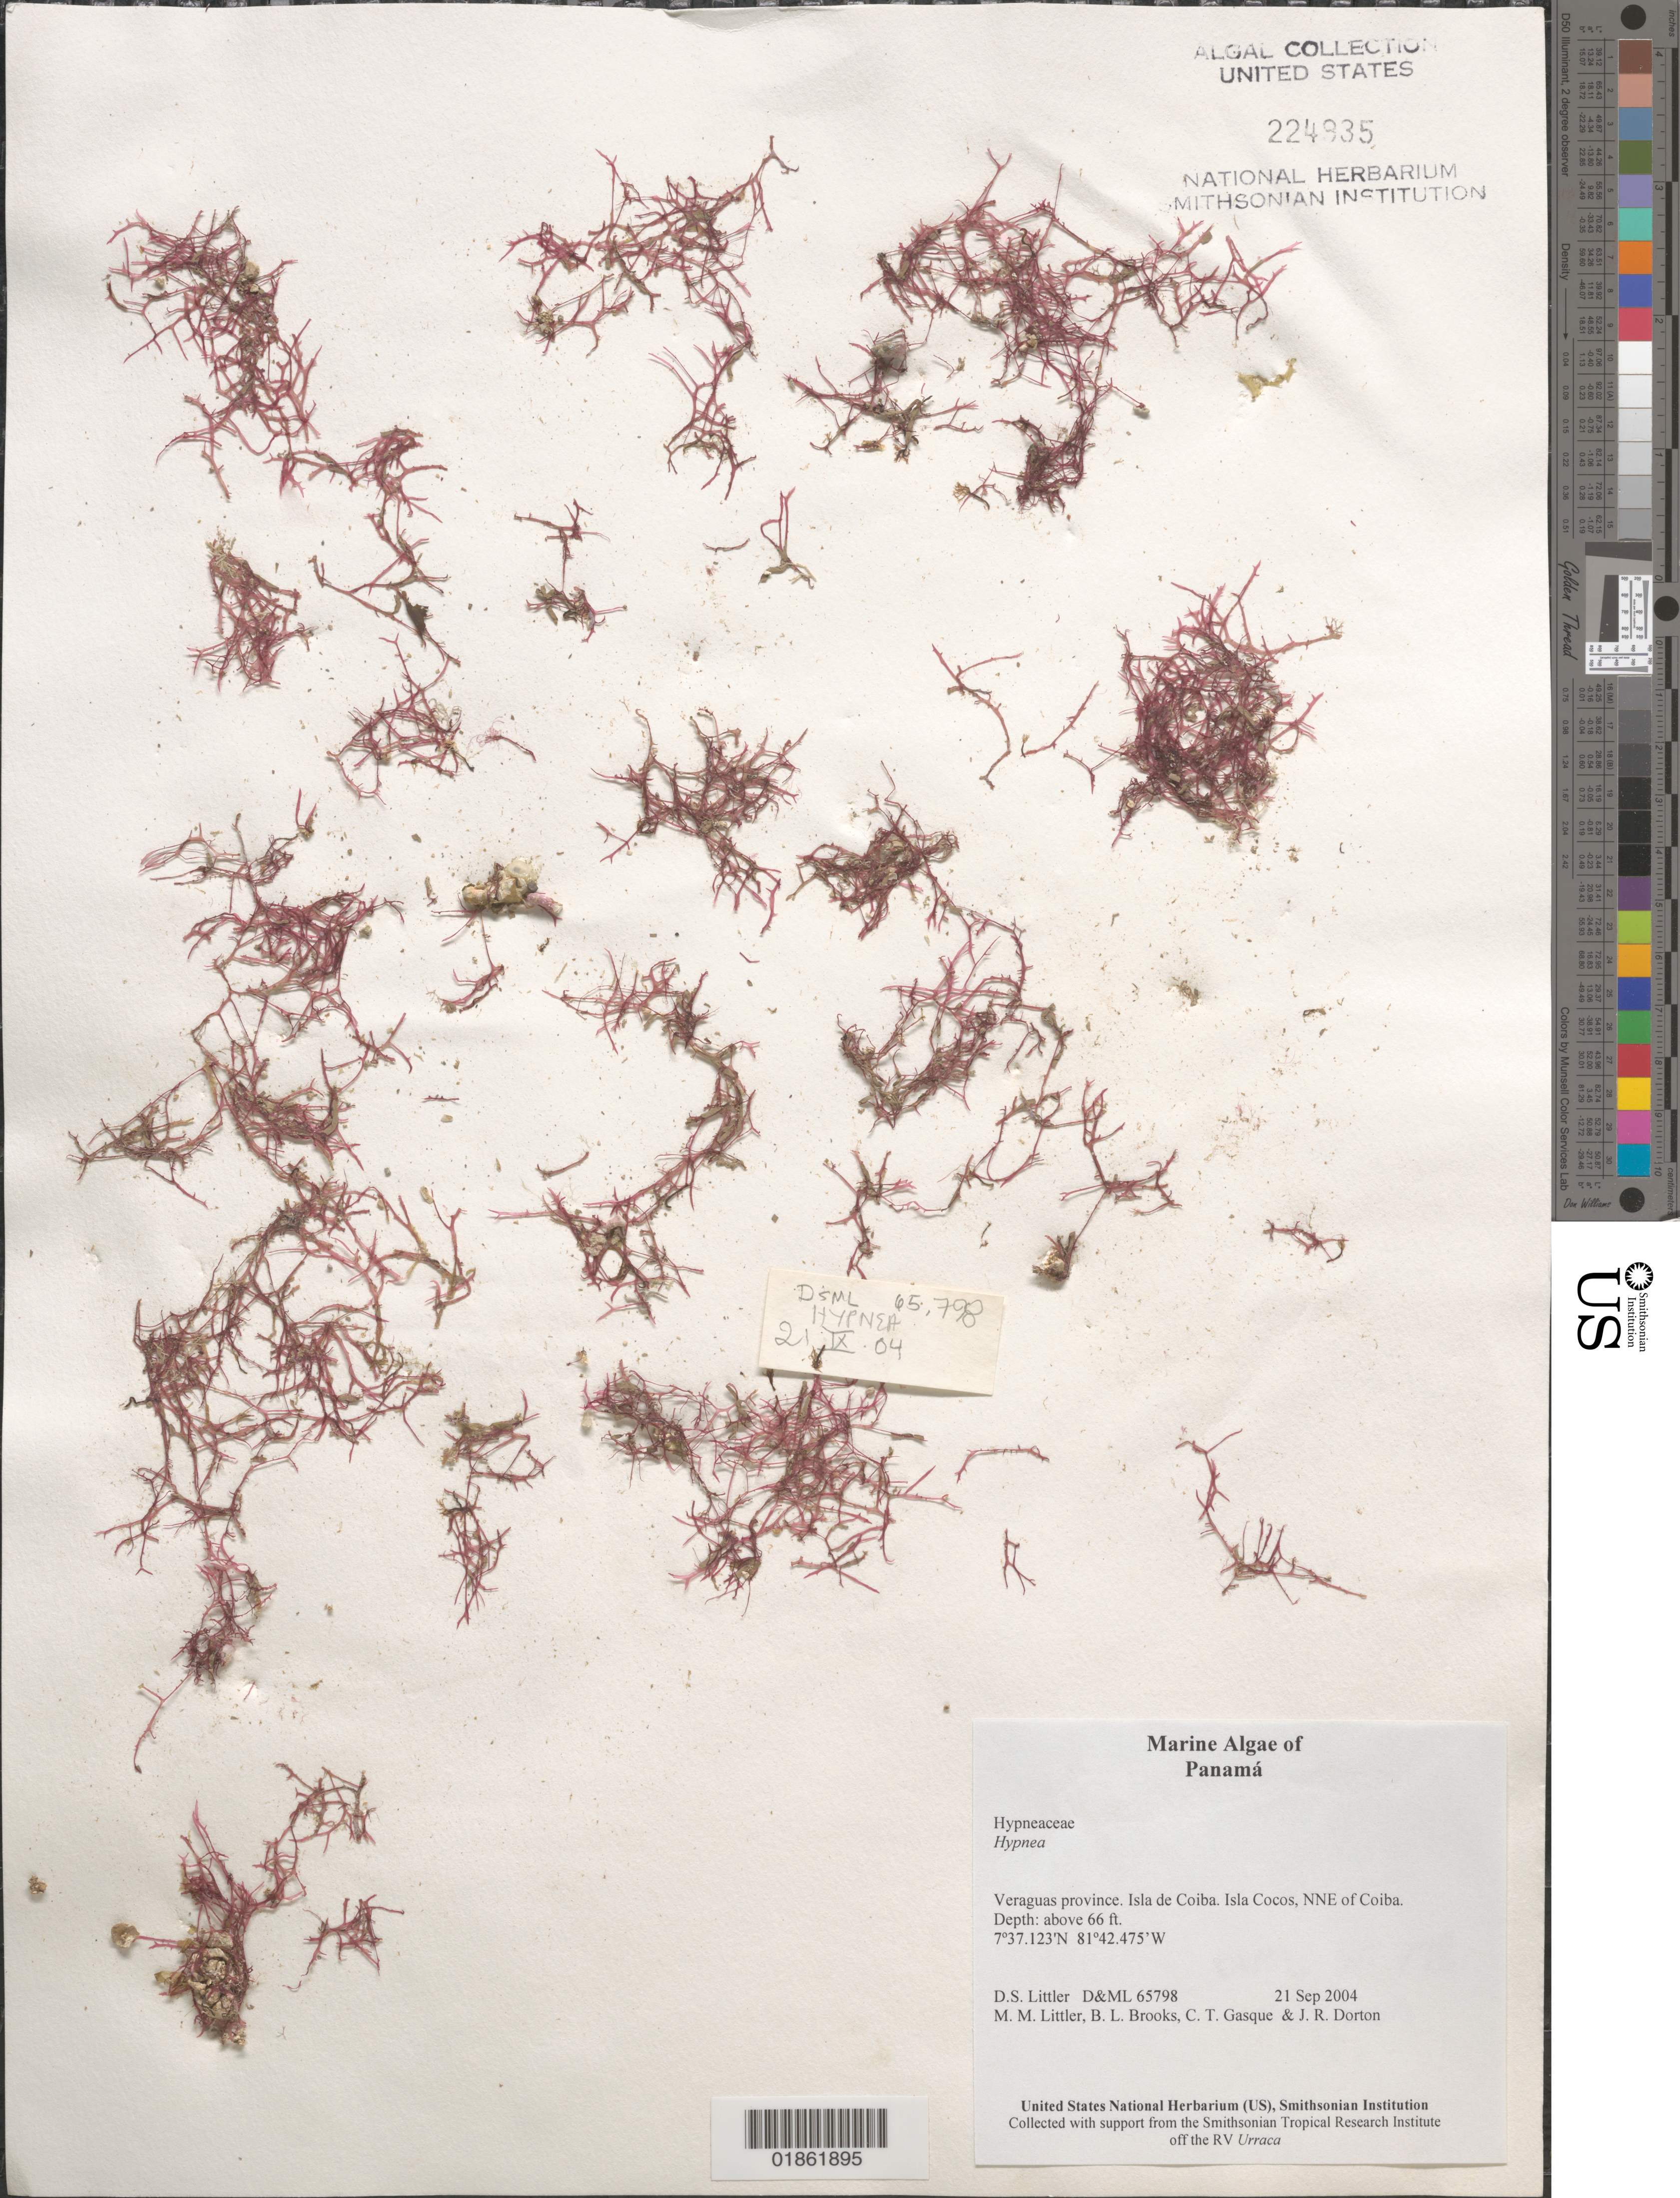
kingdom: Plantae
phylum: Rhodophyta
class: Florideophyceae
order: Gigartinales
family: Cystocloniaceae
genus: Hypnea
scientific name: Hypnea sp.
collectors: D. S. Littler, M. M. Littler, J. Dorton & C. Gasque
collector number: D&ML 65798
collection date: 2004-09-21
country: Panama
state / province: Veraguas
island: Coiba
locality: Isla de Coiba. NNE. Islas Cocos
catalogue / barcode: US 224935